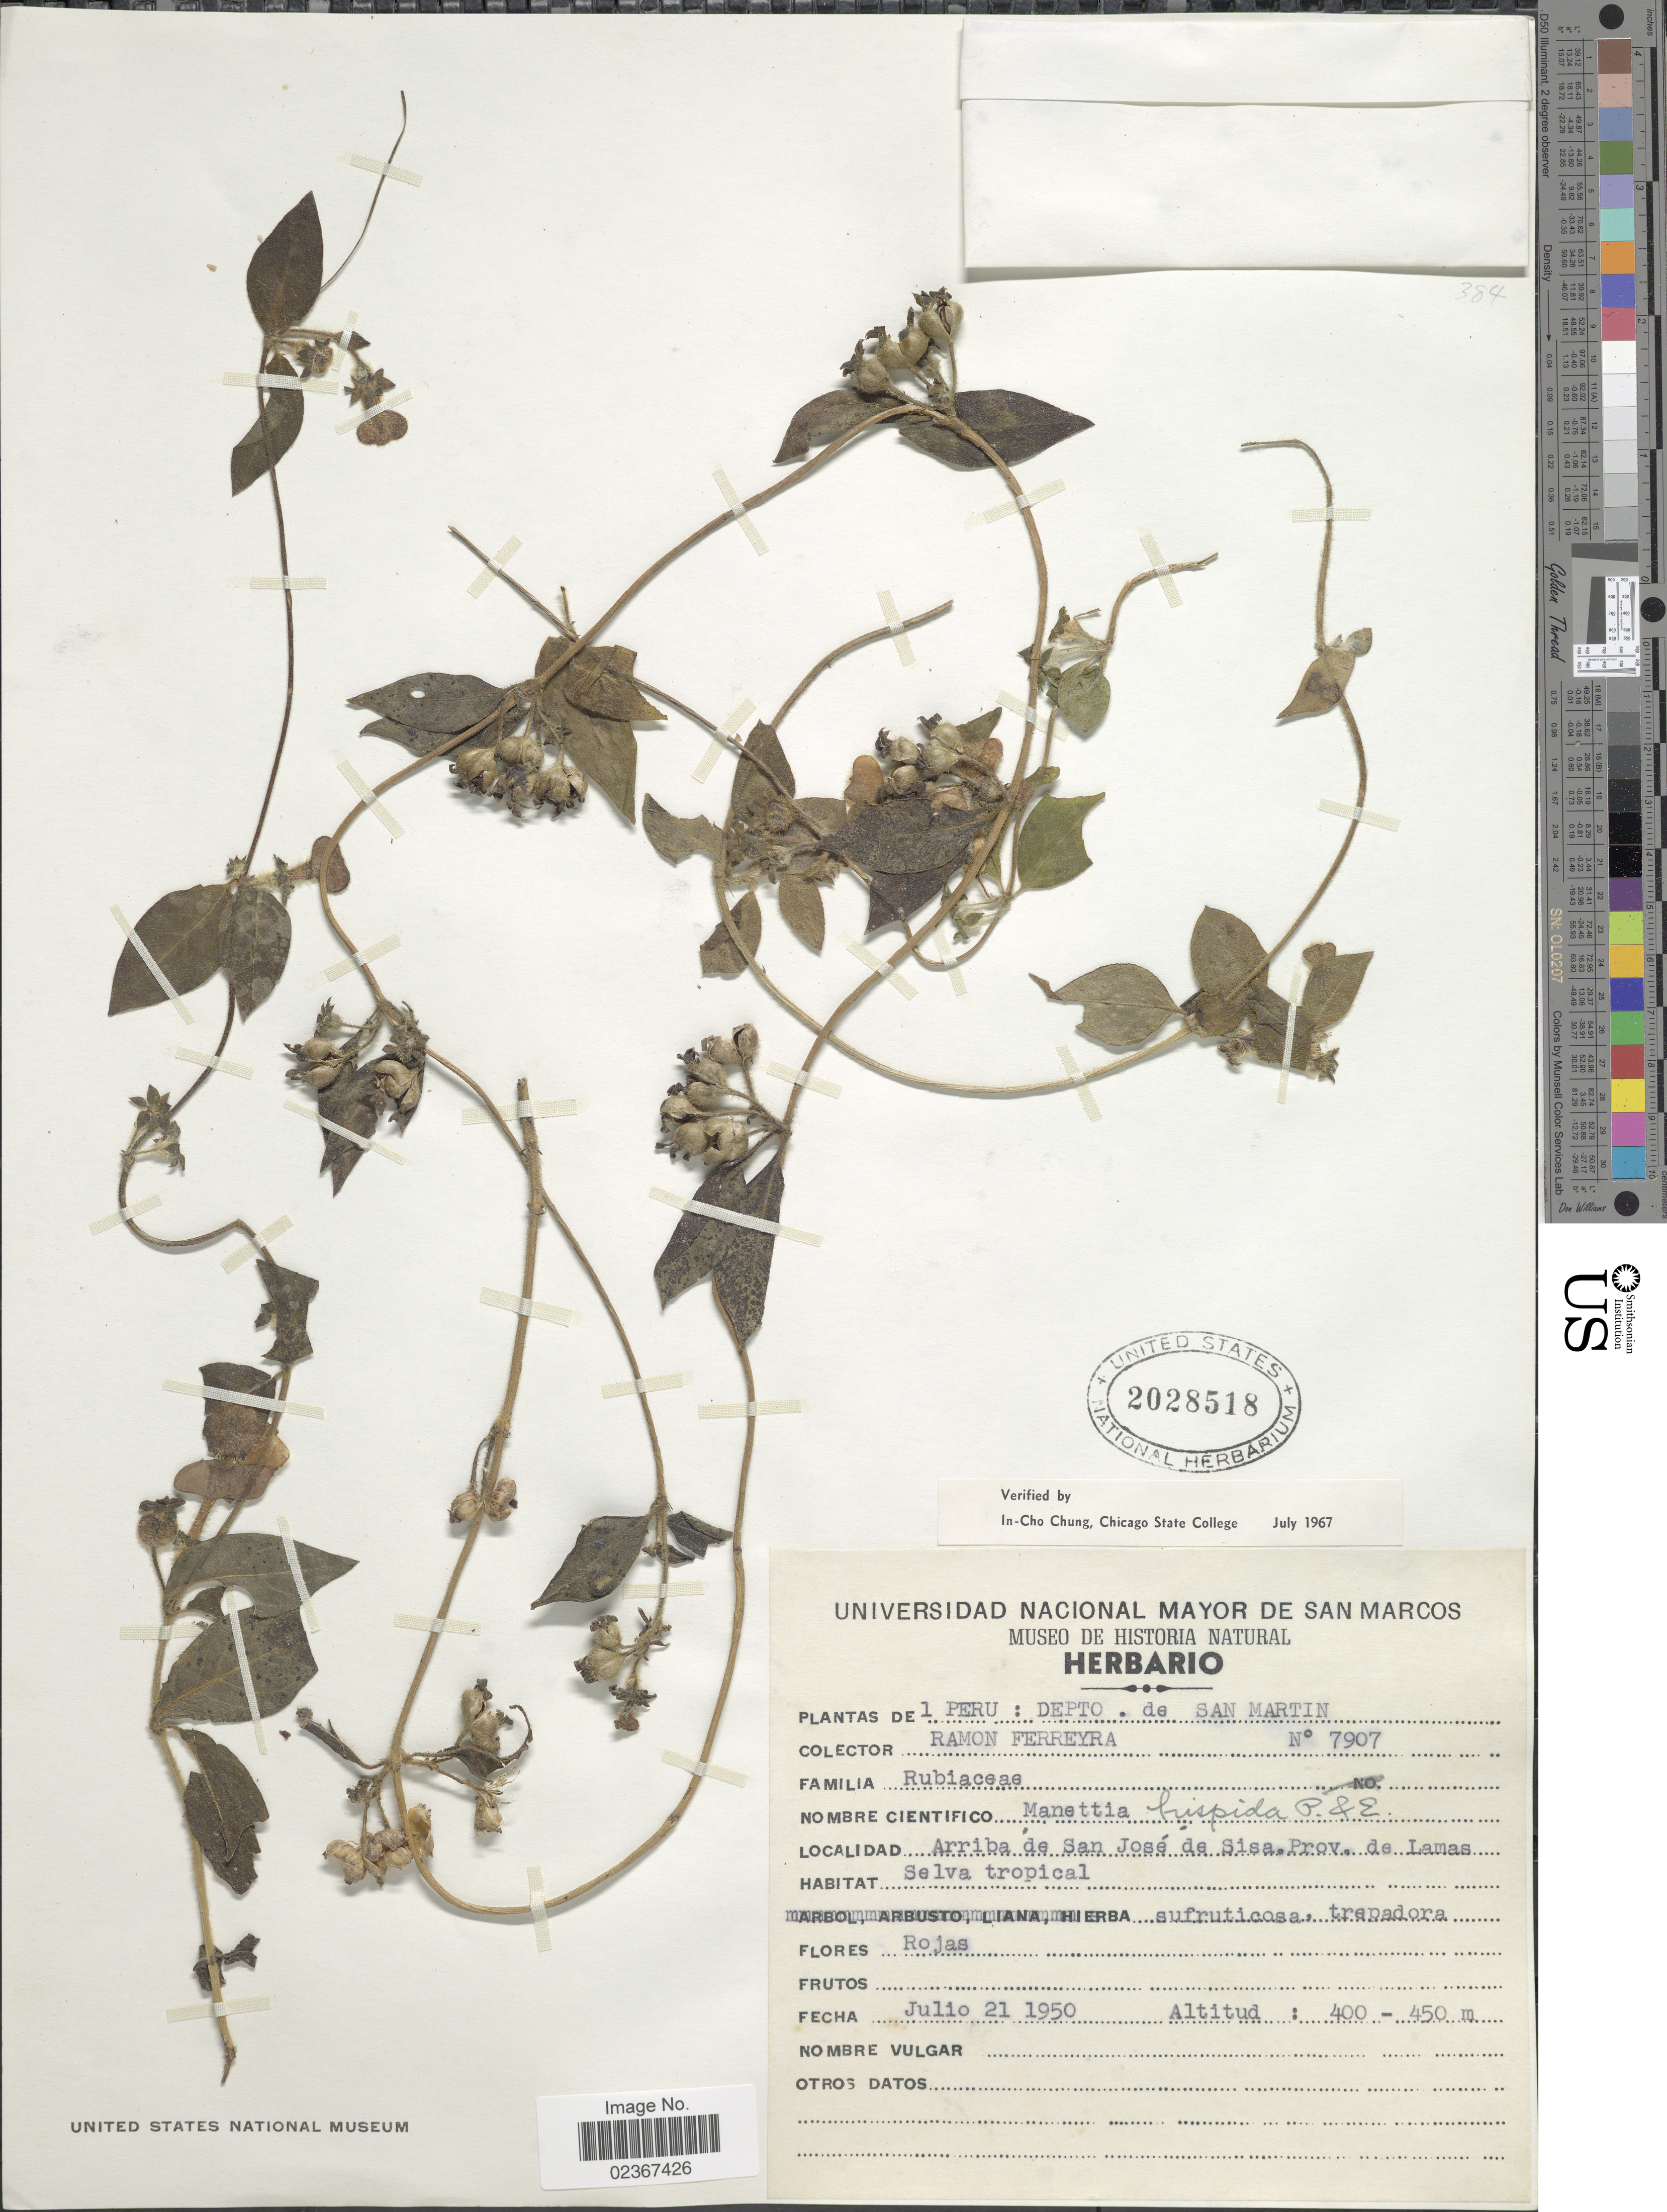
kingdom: Plantae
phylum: Tracheophyta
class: Magnoliopsida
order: Gentianales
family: Rubiaceae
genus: Manettia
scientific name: Manettia hispida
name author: Poepp.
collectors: R. A. Ferreyra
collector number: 7907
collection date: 1950-07-21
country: Peru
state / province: San Martín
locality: Arriba de San Jose de Sisa, Prov. de Lamas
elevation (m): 400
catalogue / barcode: US 2028518